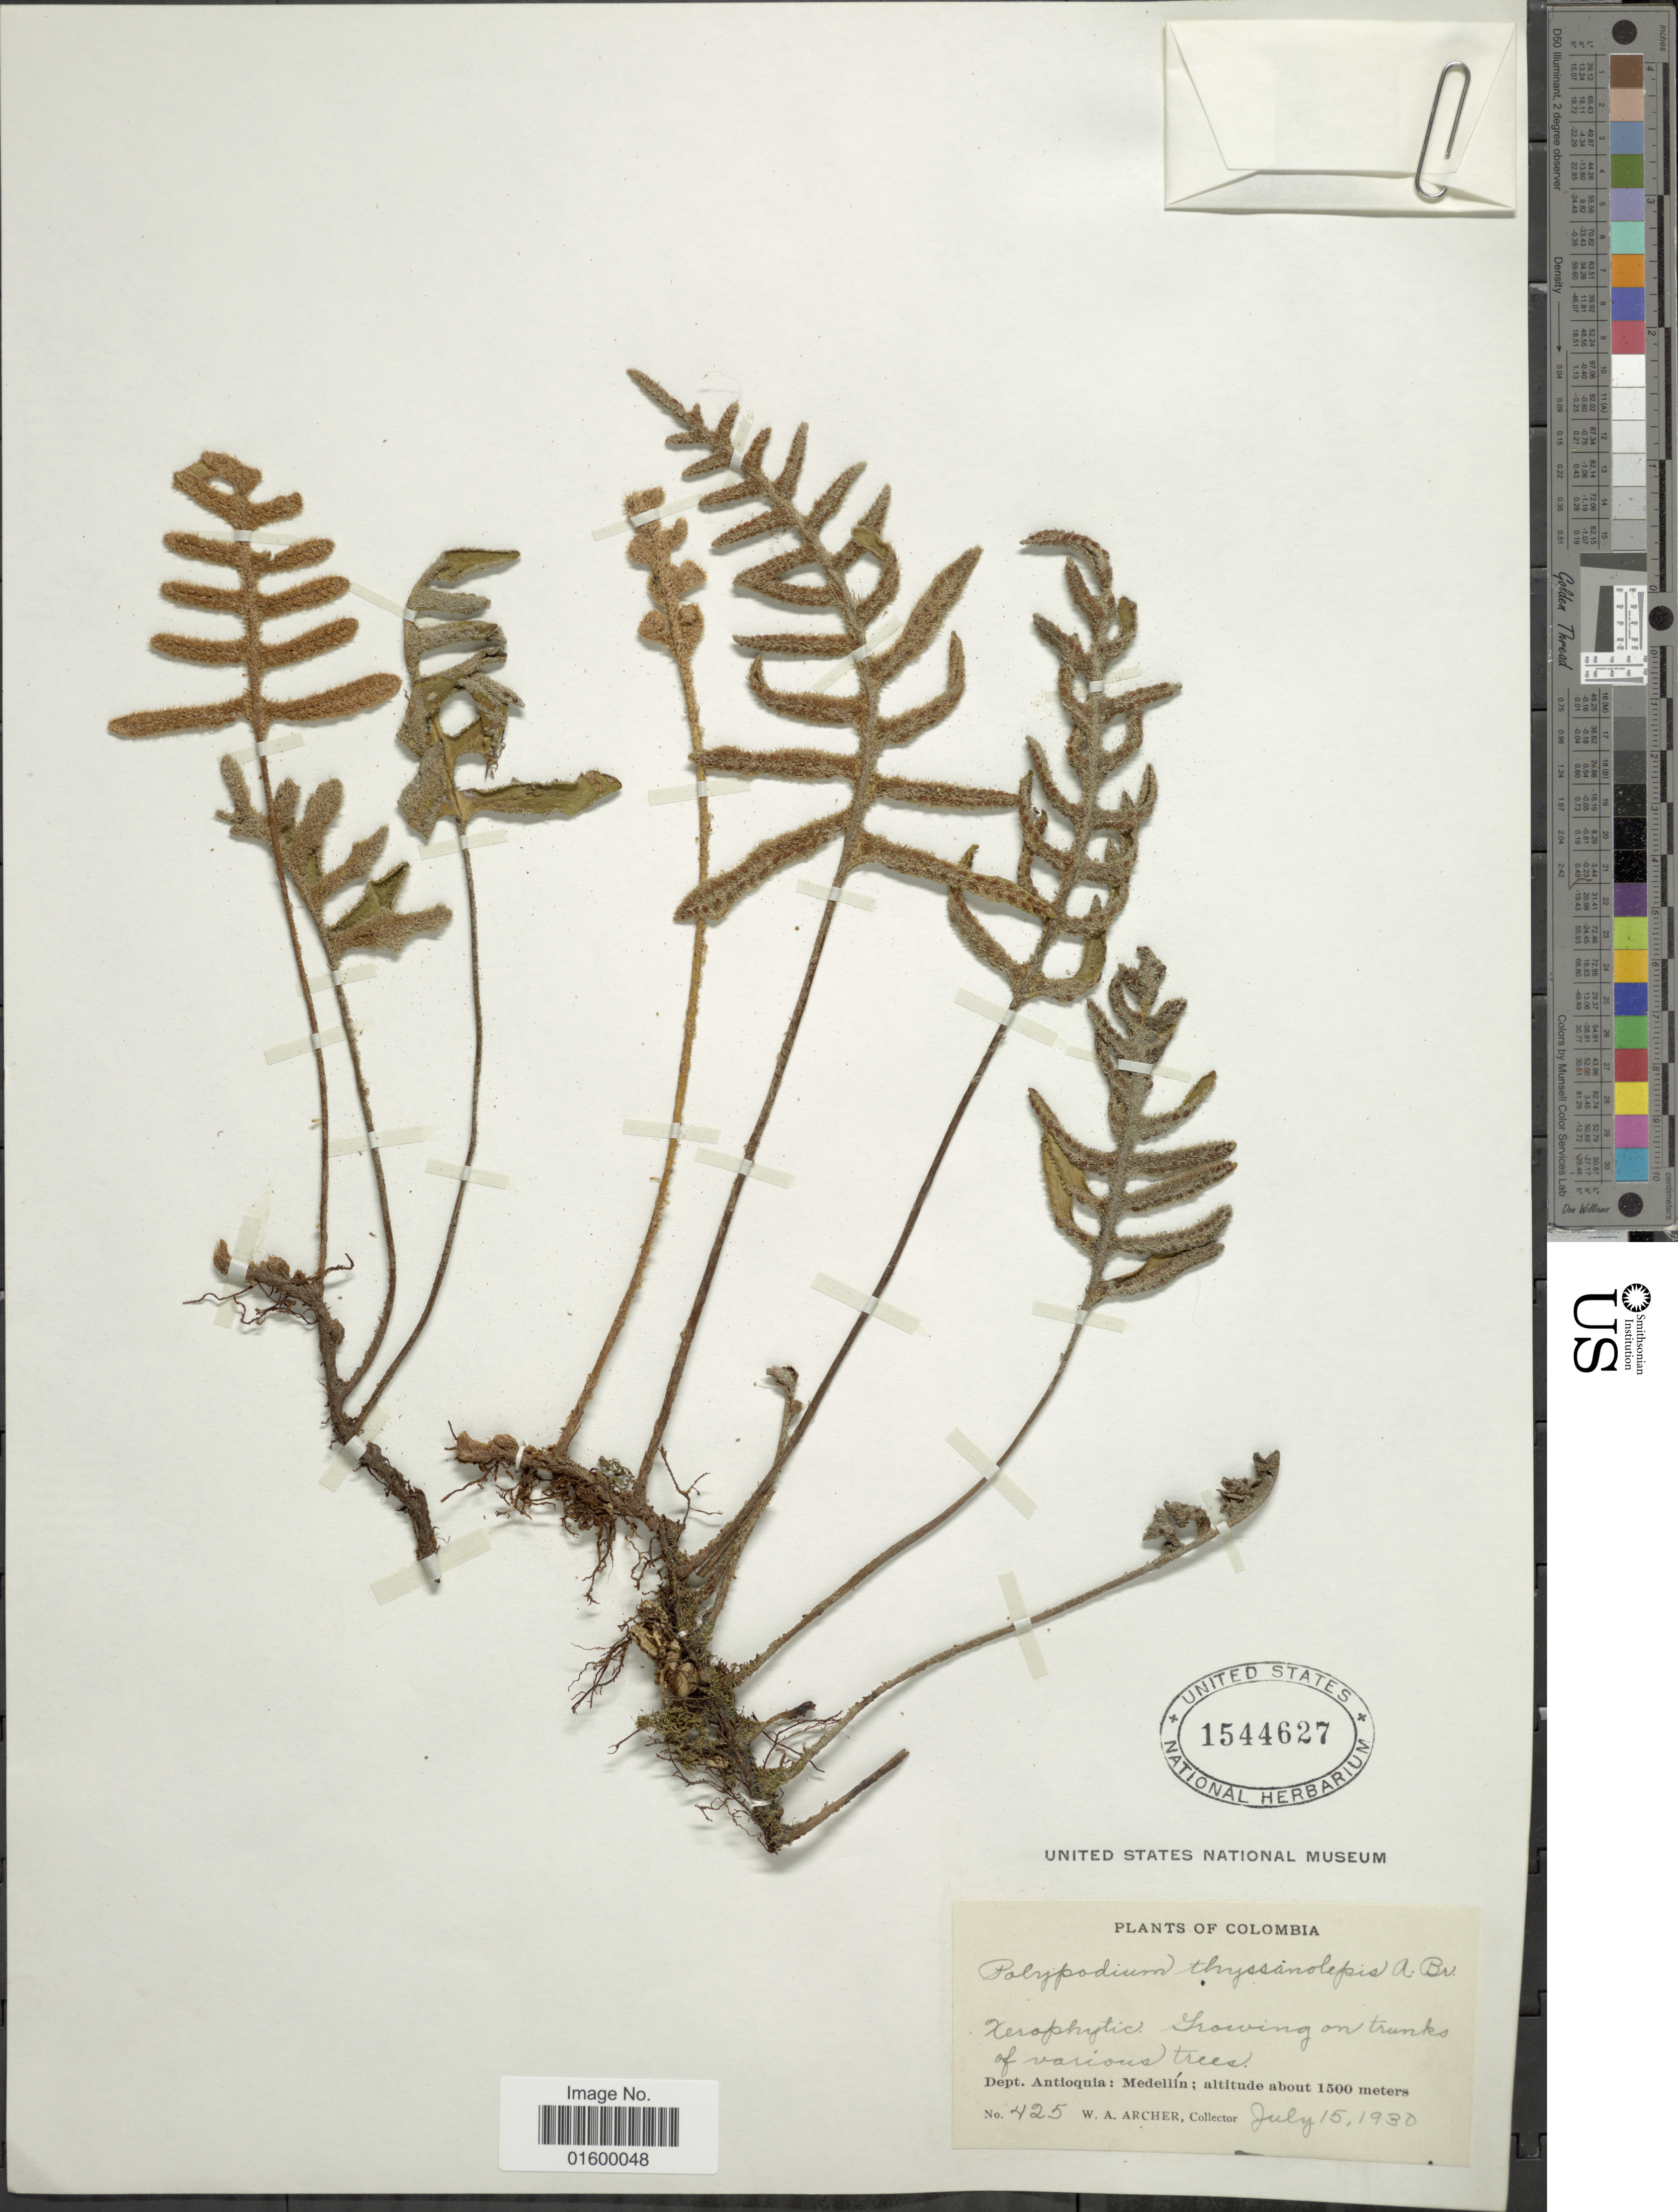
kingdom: Plantae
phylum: Tracheophyta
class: Polypodiopsida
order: Polypodiales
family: Polypodiaceae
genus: Pleopeltis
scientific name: Pleopeltis thyssanolepis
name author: (A. Braun ex Klotzsch) E.G. Andrews & Windham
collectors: W. A. Archer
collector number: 425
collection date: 1930-07-15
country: Colombia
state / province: Antioquia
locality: Dept. Antioquia, Medellin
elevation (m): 1500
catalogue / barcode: US 1544627